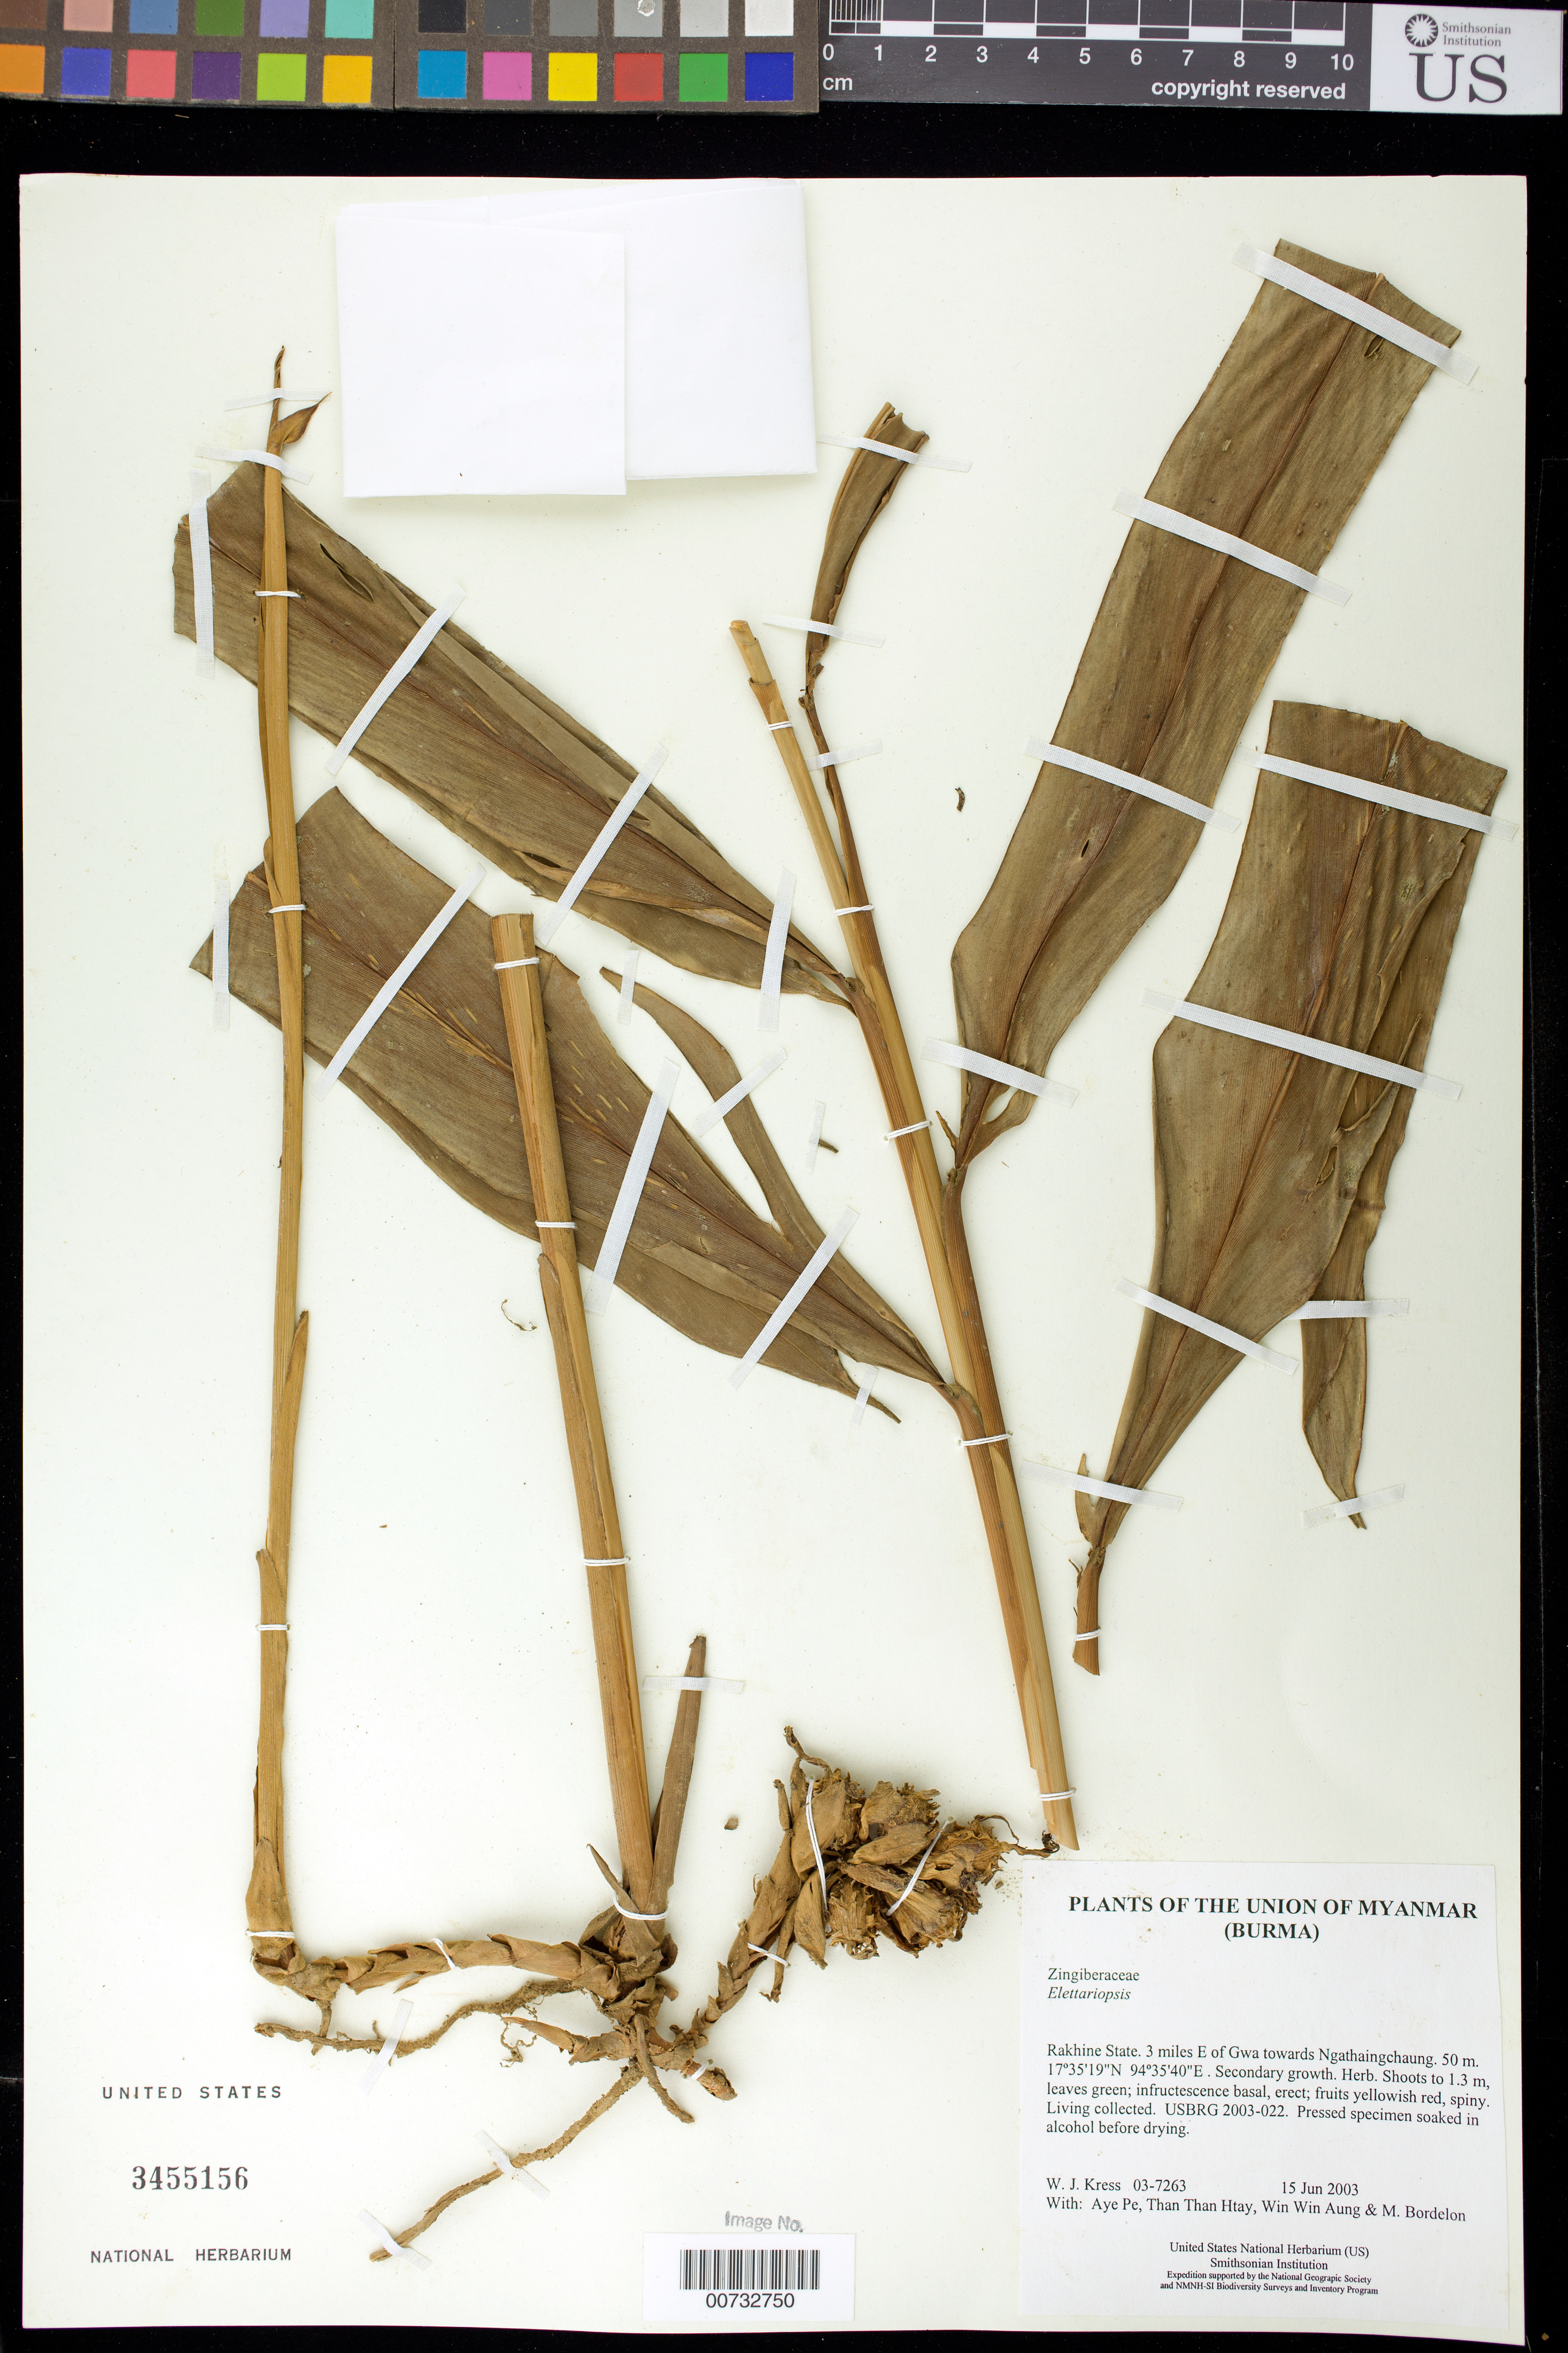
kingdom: Plantae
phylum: Tracheophyta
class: Liliopsida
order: Zingiberales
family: Zingiberaceae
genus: Amomum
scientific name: Amomum sp.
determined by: Strong, M. T., (US), Smithsonian Institution - National Museum of Natural History (UNITED STATES)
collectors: W. J. Kress, Aye Pe, Than Than Htay, Win Win Aung & M. Bordelon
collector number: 03-7263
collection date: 2003-06-15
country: Myanmar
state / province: Rakhine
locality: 3 miles E of Gwa towards Ngathaingchaung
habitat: Secondary growth.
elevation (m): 50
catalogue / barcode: US 3455156